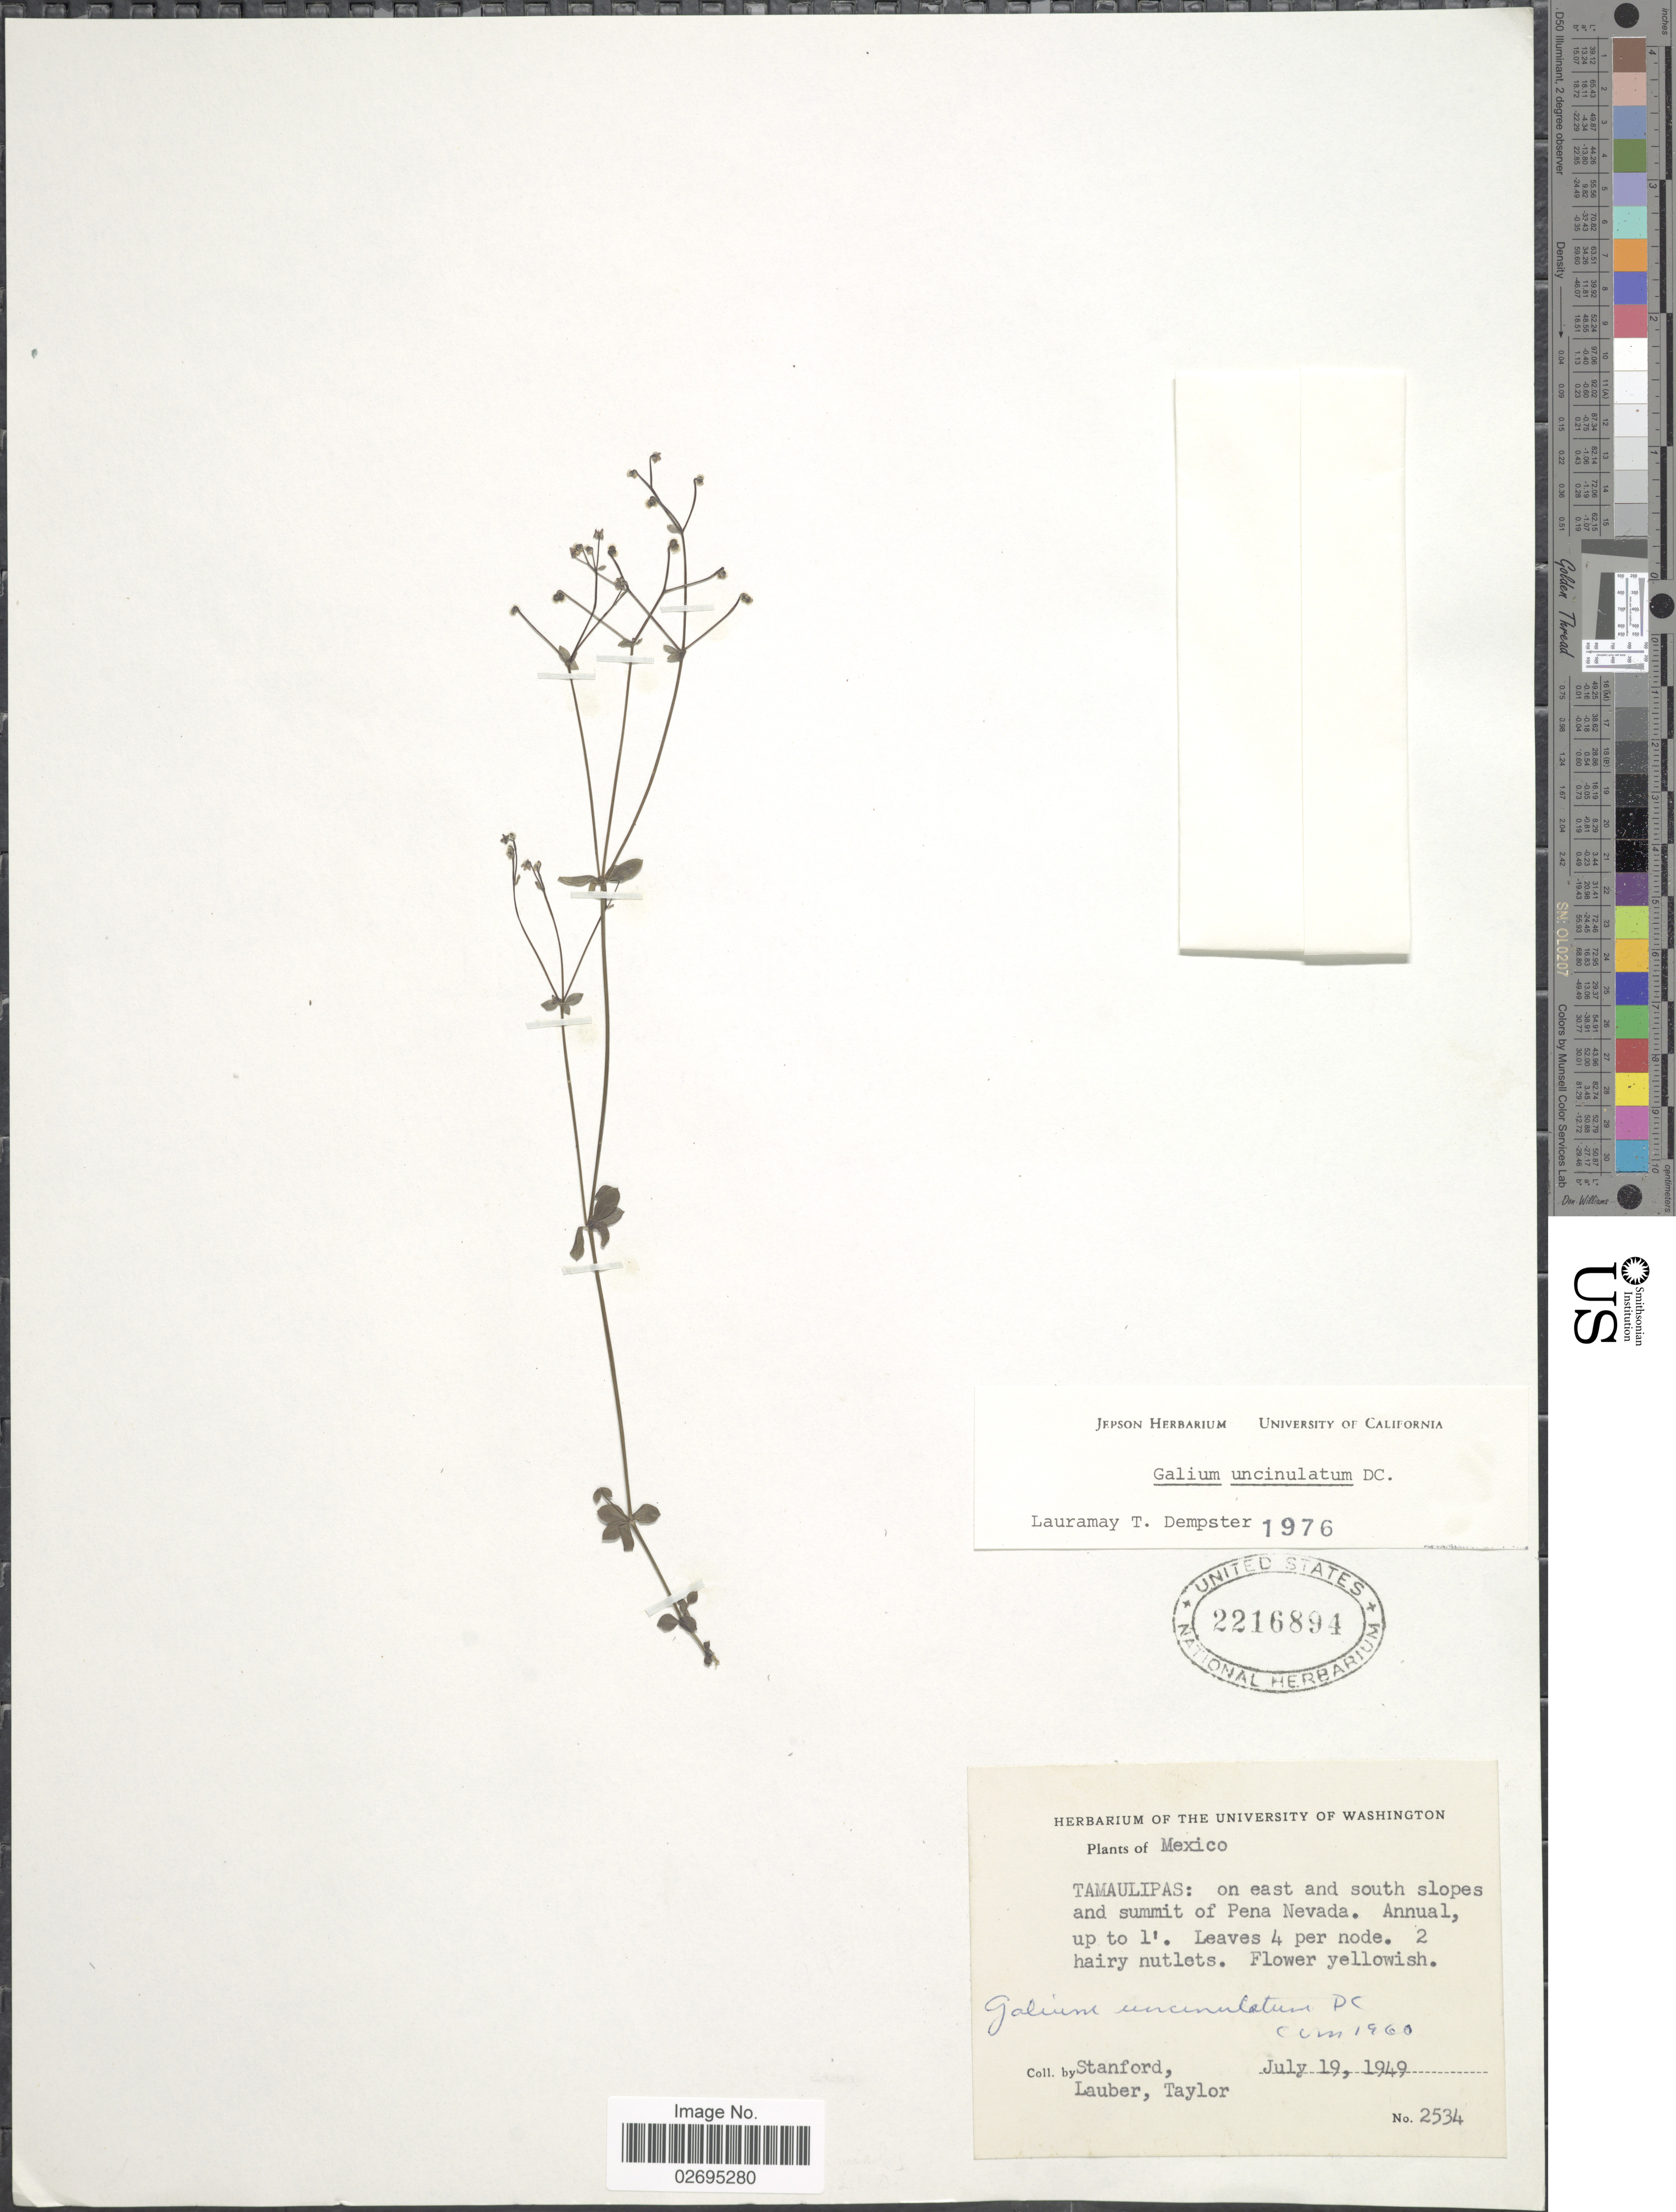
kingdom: Plantae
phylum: Tracheophyta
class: Magnoliopsida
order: Gentianales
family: Rubiaceae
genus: Galium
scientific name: Galium uncinulatum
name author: DC.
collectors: -. Stanford, Lauber, -- & -- Taylor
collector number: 2534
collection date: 1949-07-19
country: Mexico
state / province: Tamaulipas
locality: On east and south slopes and summit of Pena Nevada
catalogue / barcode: US 2216894